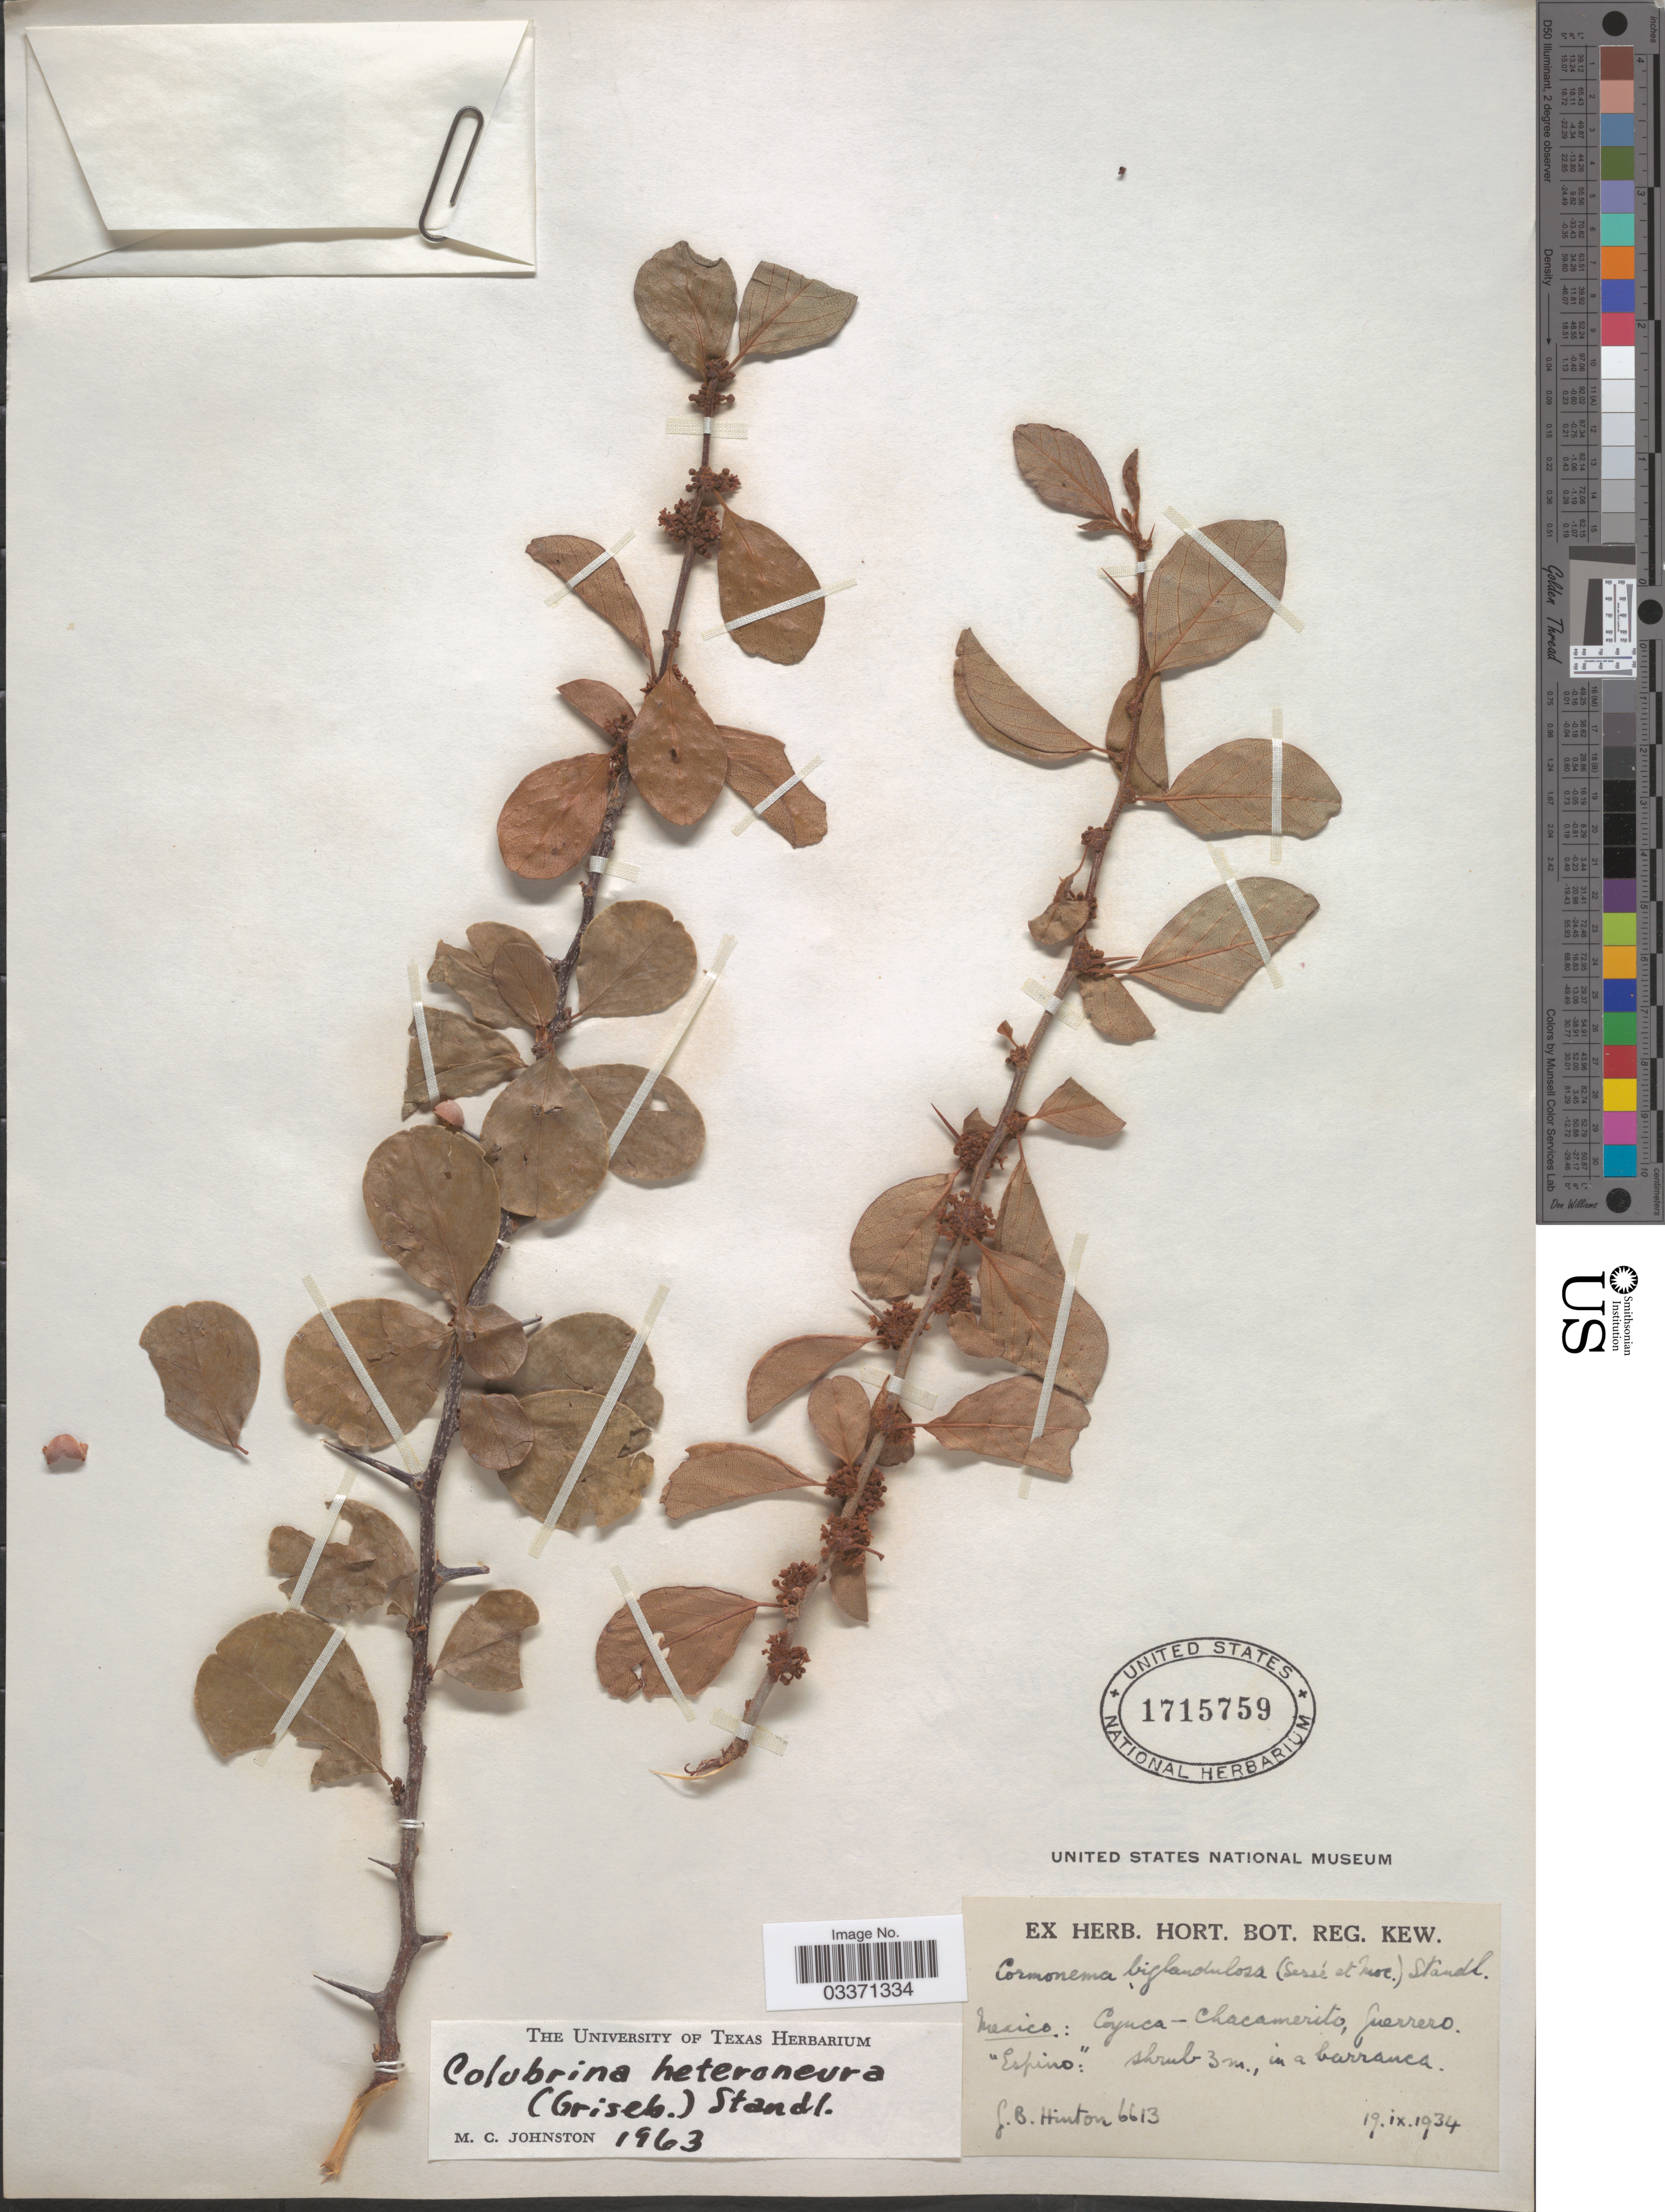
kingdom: Plantae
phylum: Tracheophyta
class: Magnoliopsida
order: Rosales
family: Rhamnaceae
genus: Colubrina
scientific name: Colubrina heteroneura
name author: (Griseb.) Standl.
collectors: G. B. Hinton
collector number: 6613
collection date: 1934-09-19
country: Mexico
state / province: Guerrero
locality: Coyuca - Chacamerito. "Espino".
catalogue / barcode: US 1715759